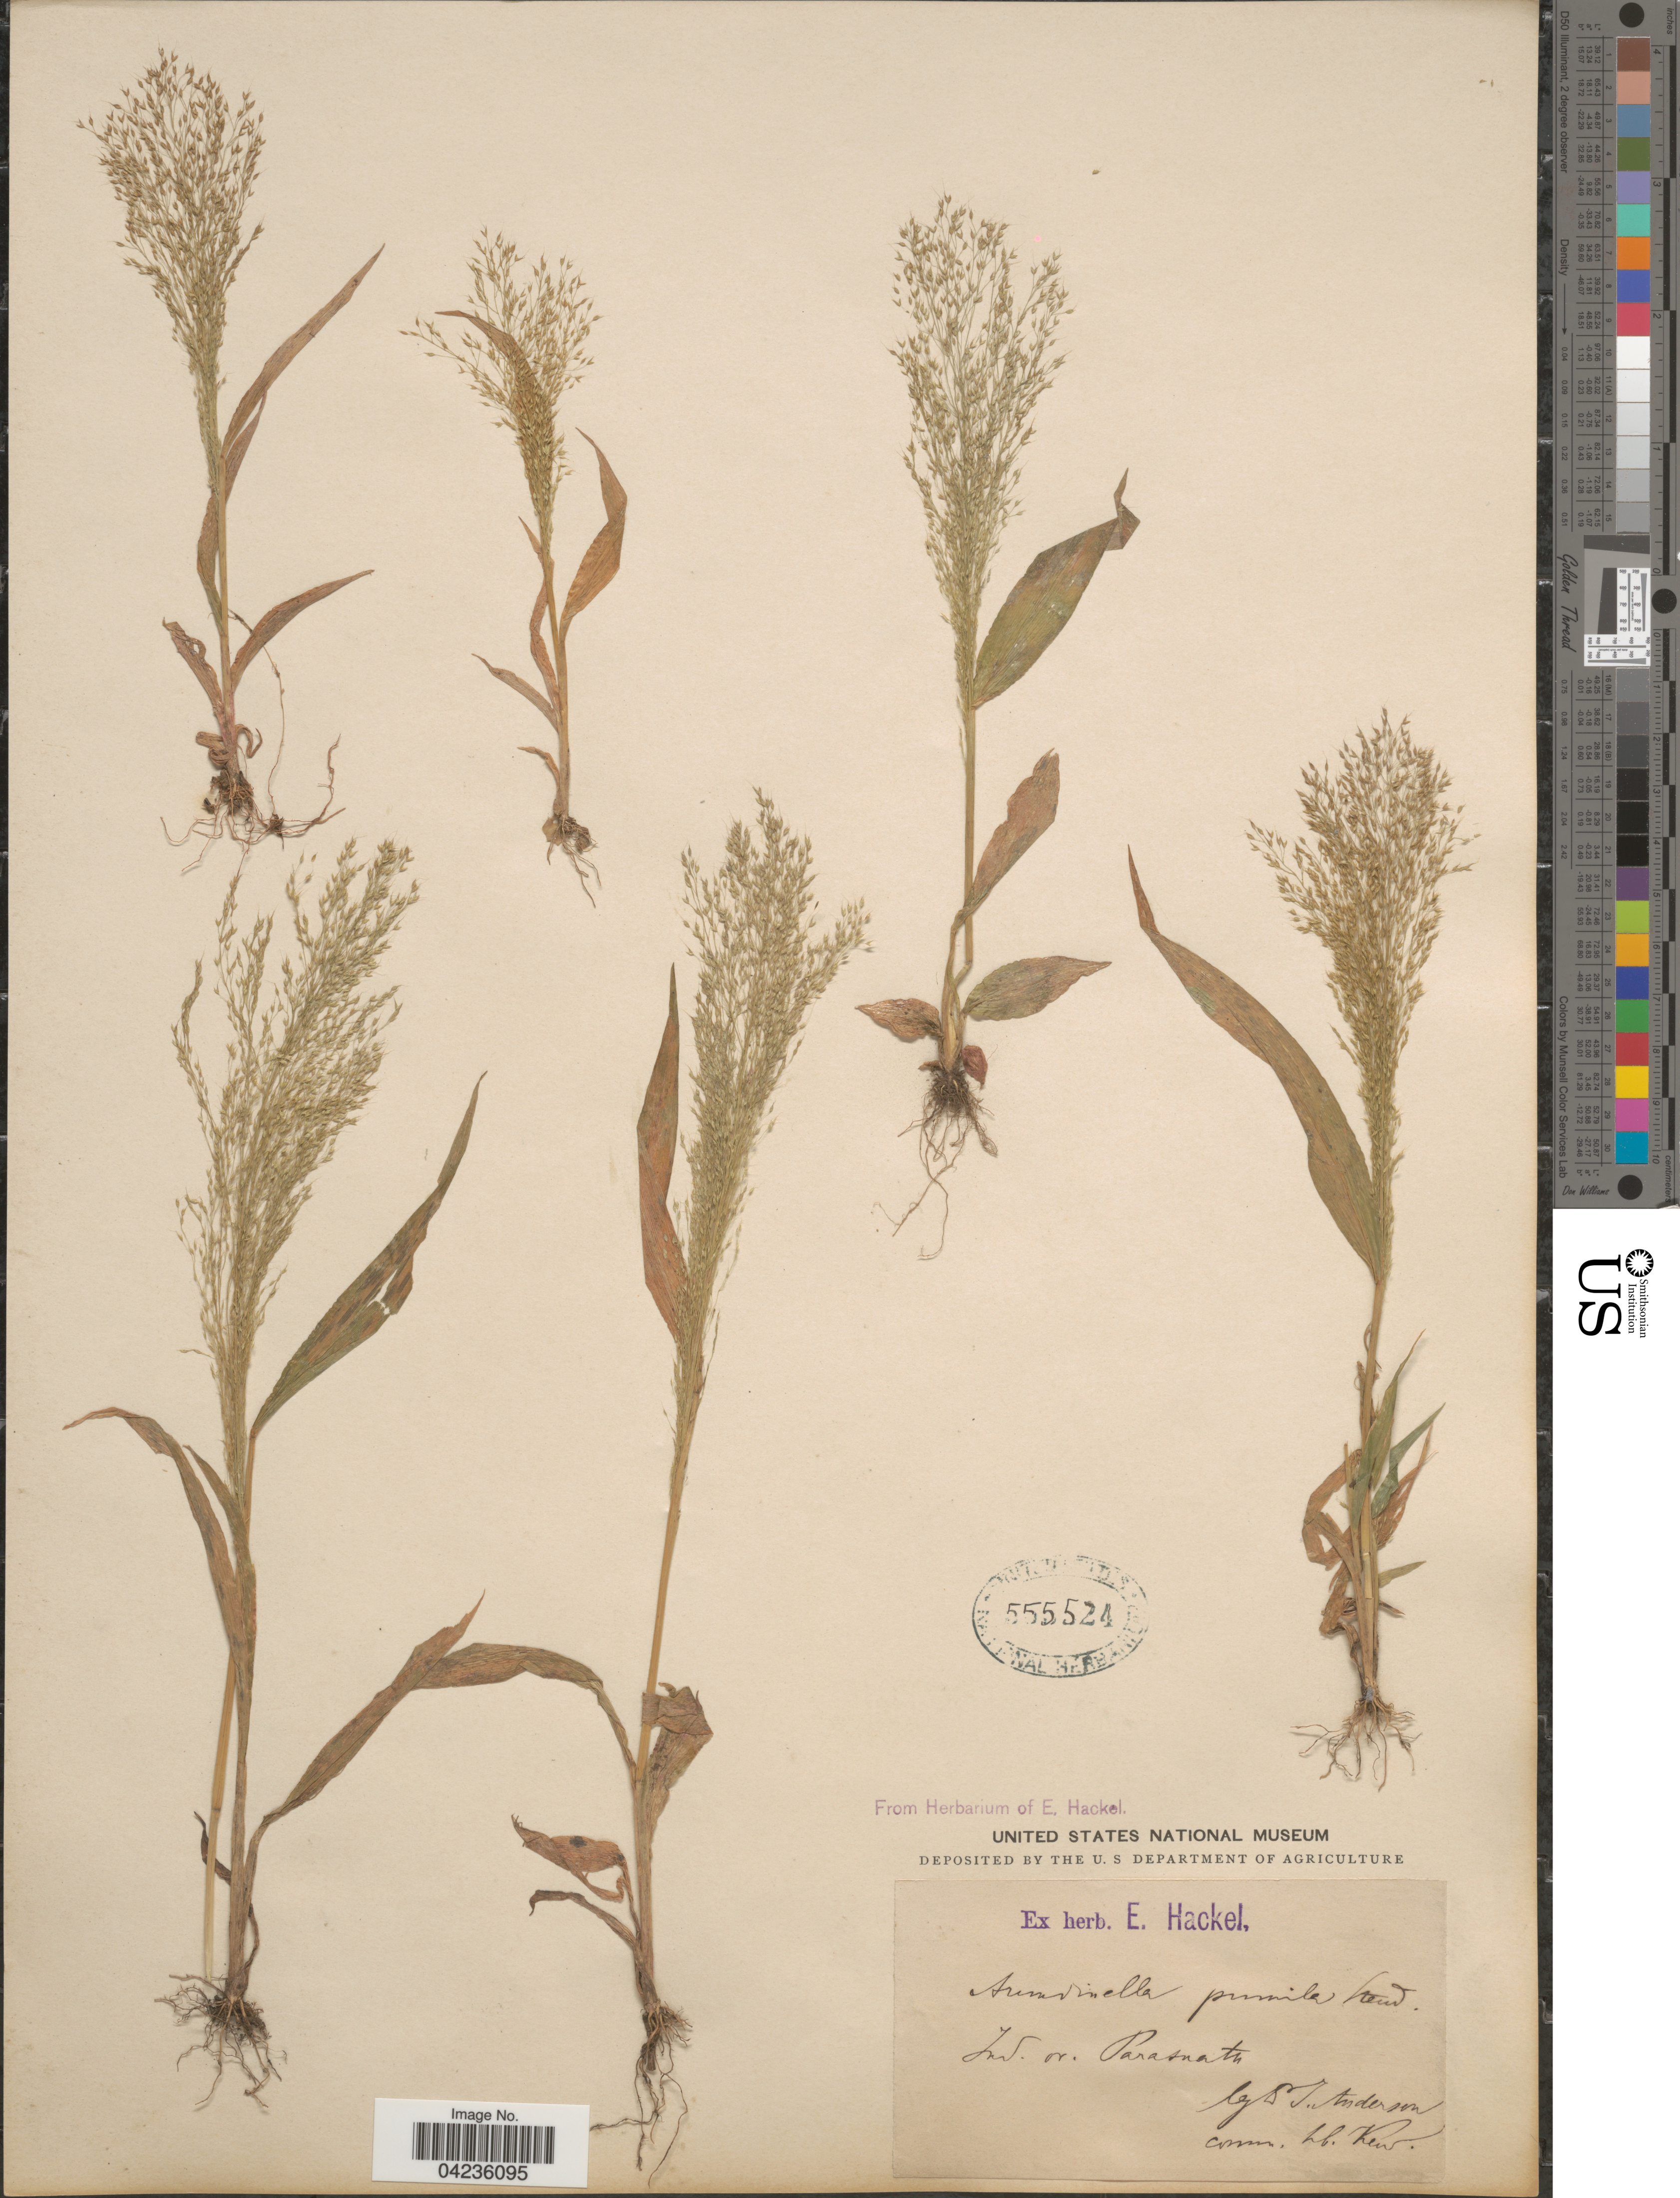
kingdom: Plantae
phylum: Tracheophyta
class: Liliopsida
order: Poales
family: Poaceae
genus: Arundinella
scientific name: Arundinella pumila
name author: (Hochst. ex A. Rich.) Steud.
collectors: S. J. Anderson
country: India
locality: Ind. or. Parasnath.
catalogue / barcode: US 555524